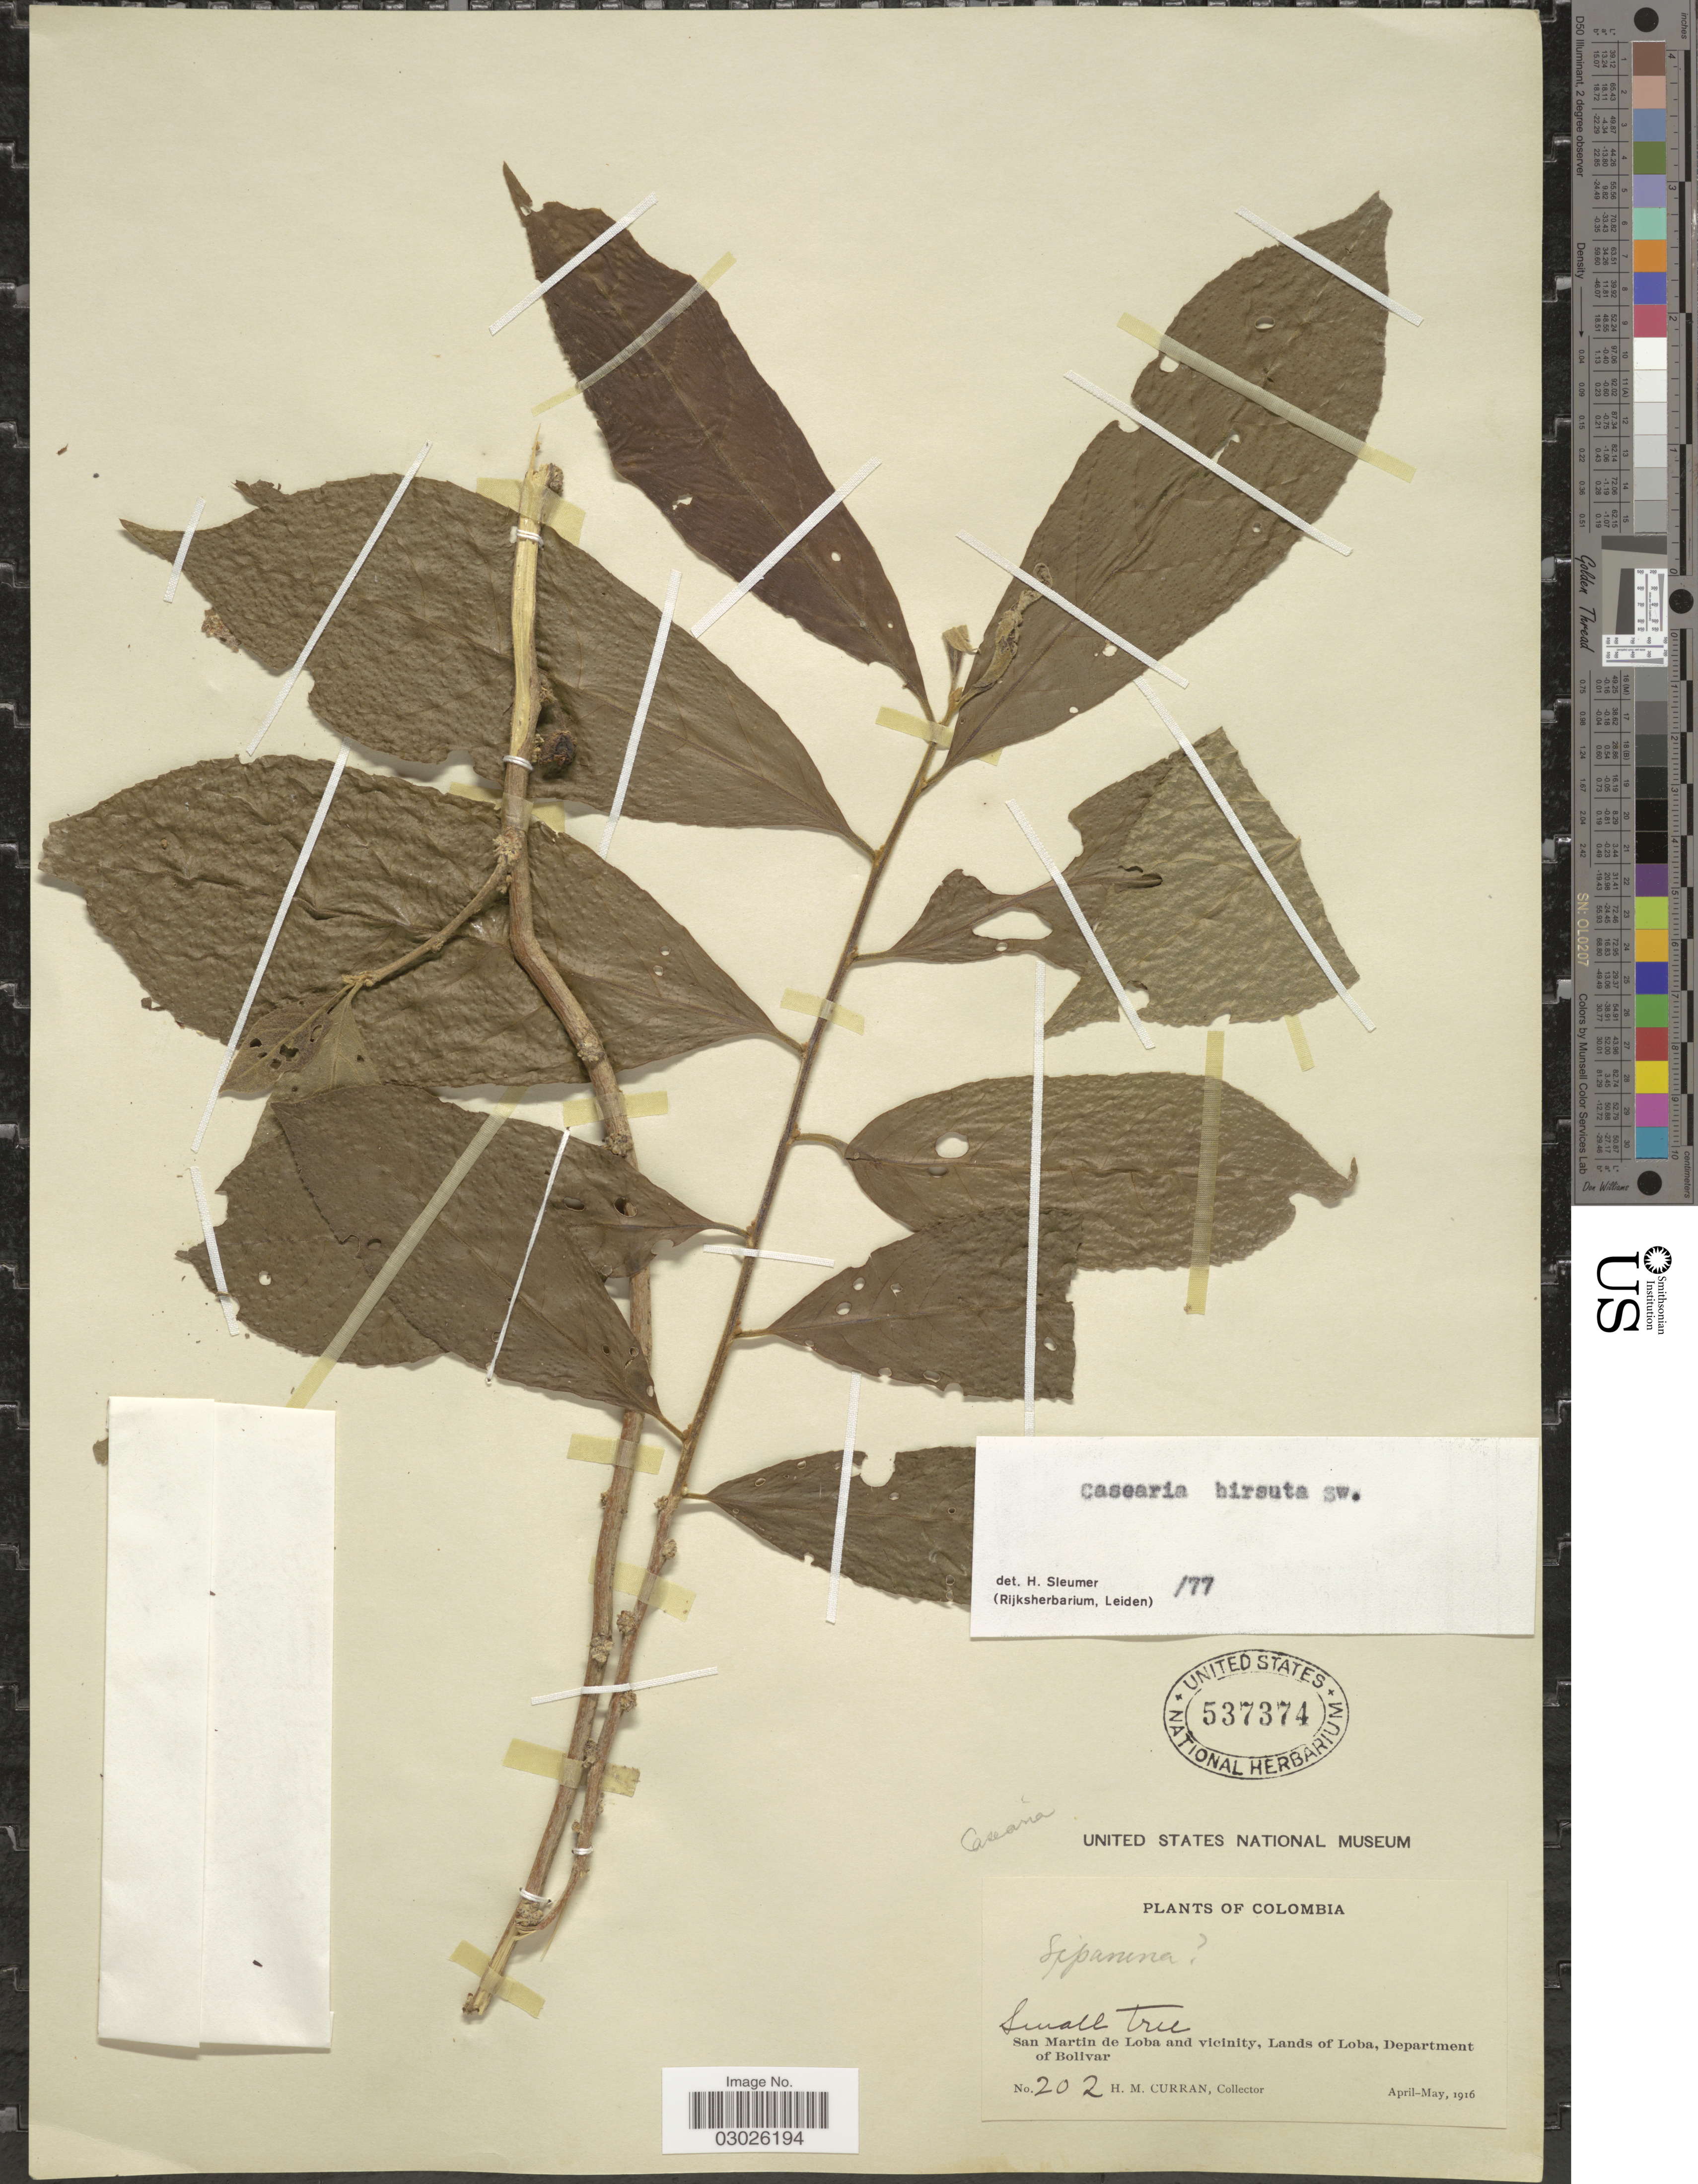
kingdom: Plantae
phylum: Tracheophyta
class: Magnoliopsida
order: Malpighiales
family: Salicaceae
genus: Casearia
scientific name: Casearia hirsuta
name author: Sw.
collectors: H. M. Curran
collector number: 202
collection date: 1916-04/1916-05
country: Colombia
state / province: Bolívar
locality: San Martin de Loba and vicinity, Lands of Loba, Department of Bolivar.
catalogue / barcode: US 537374